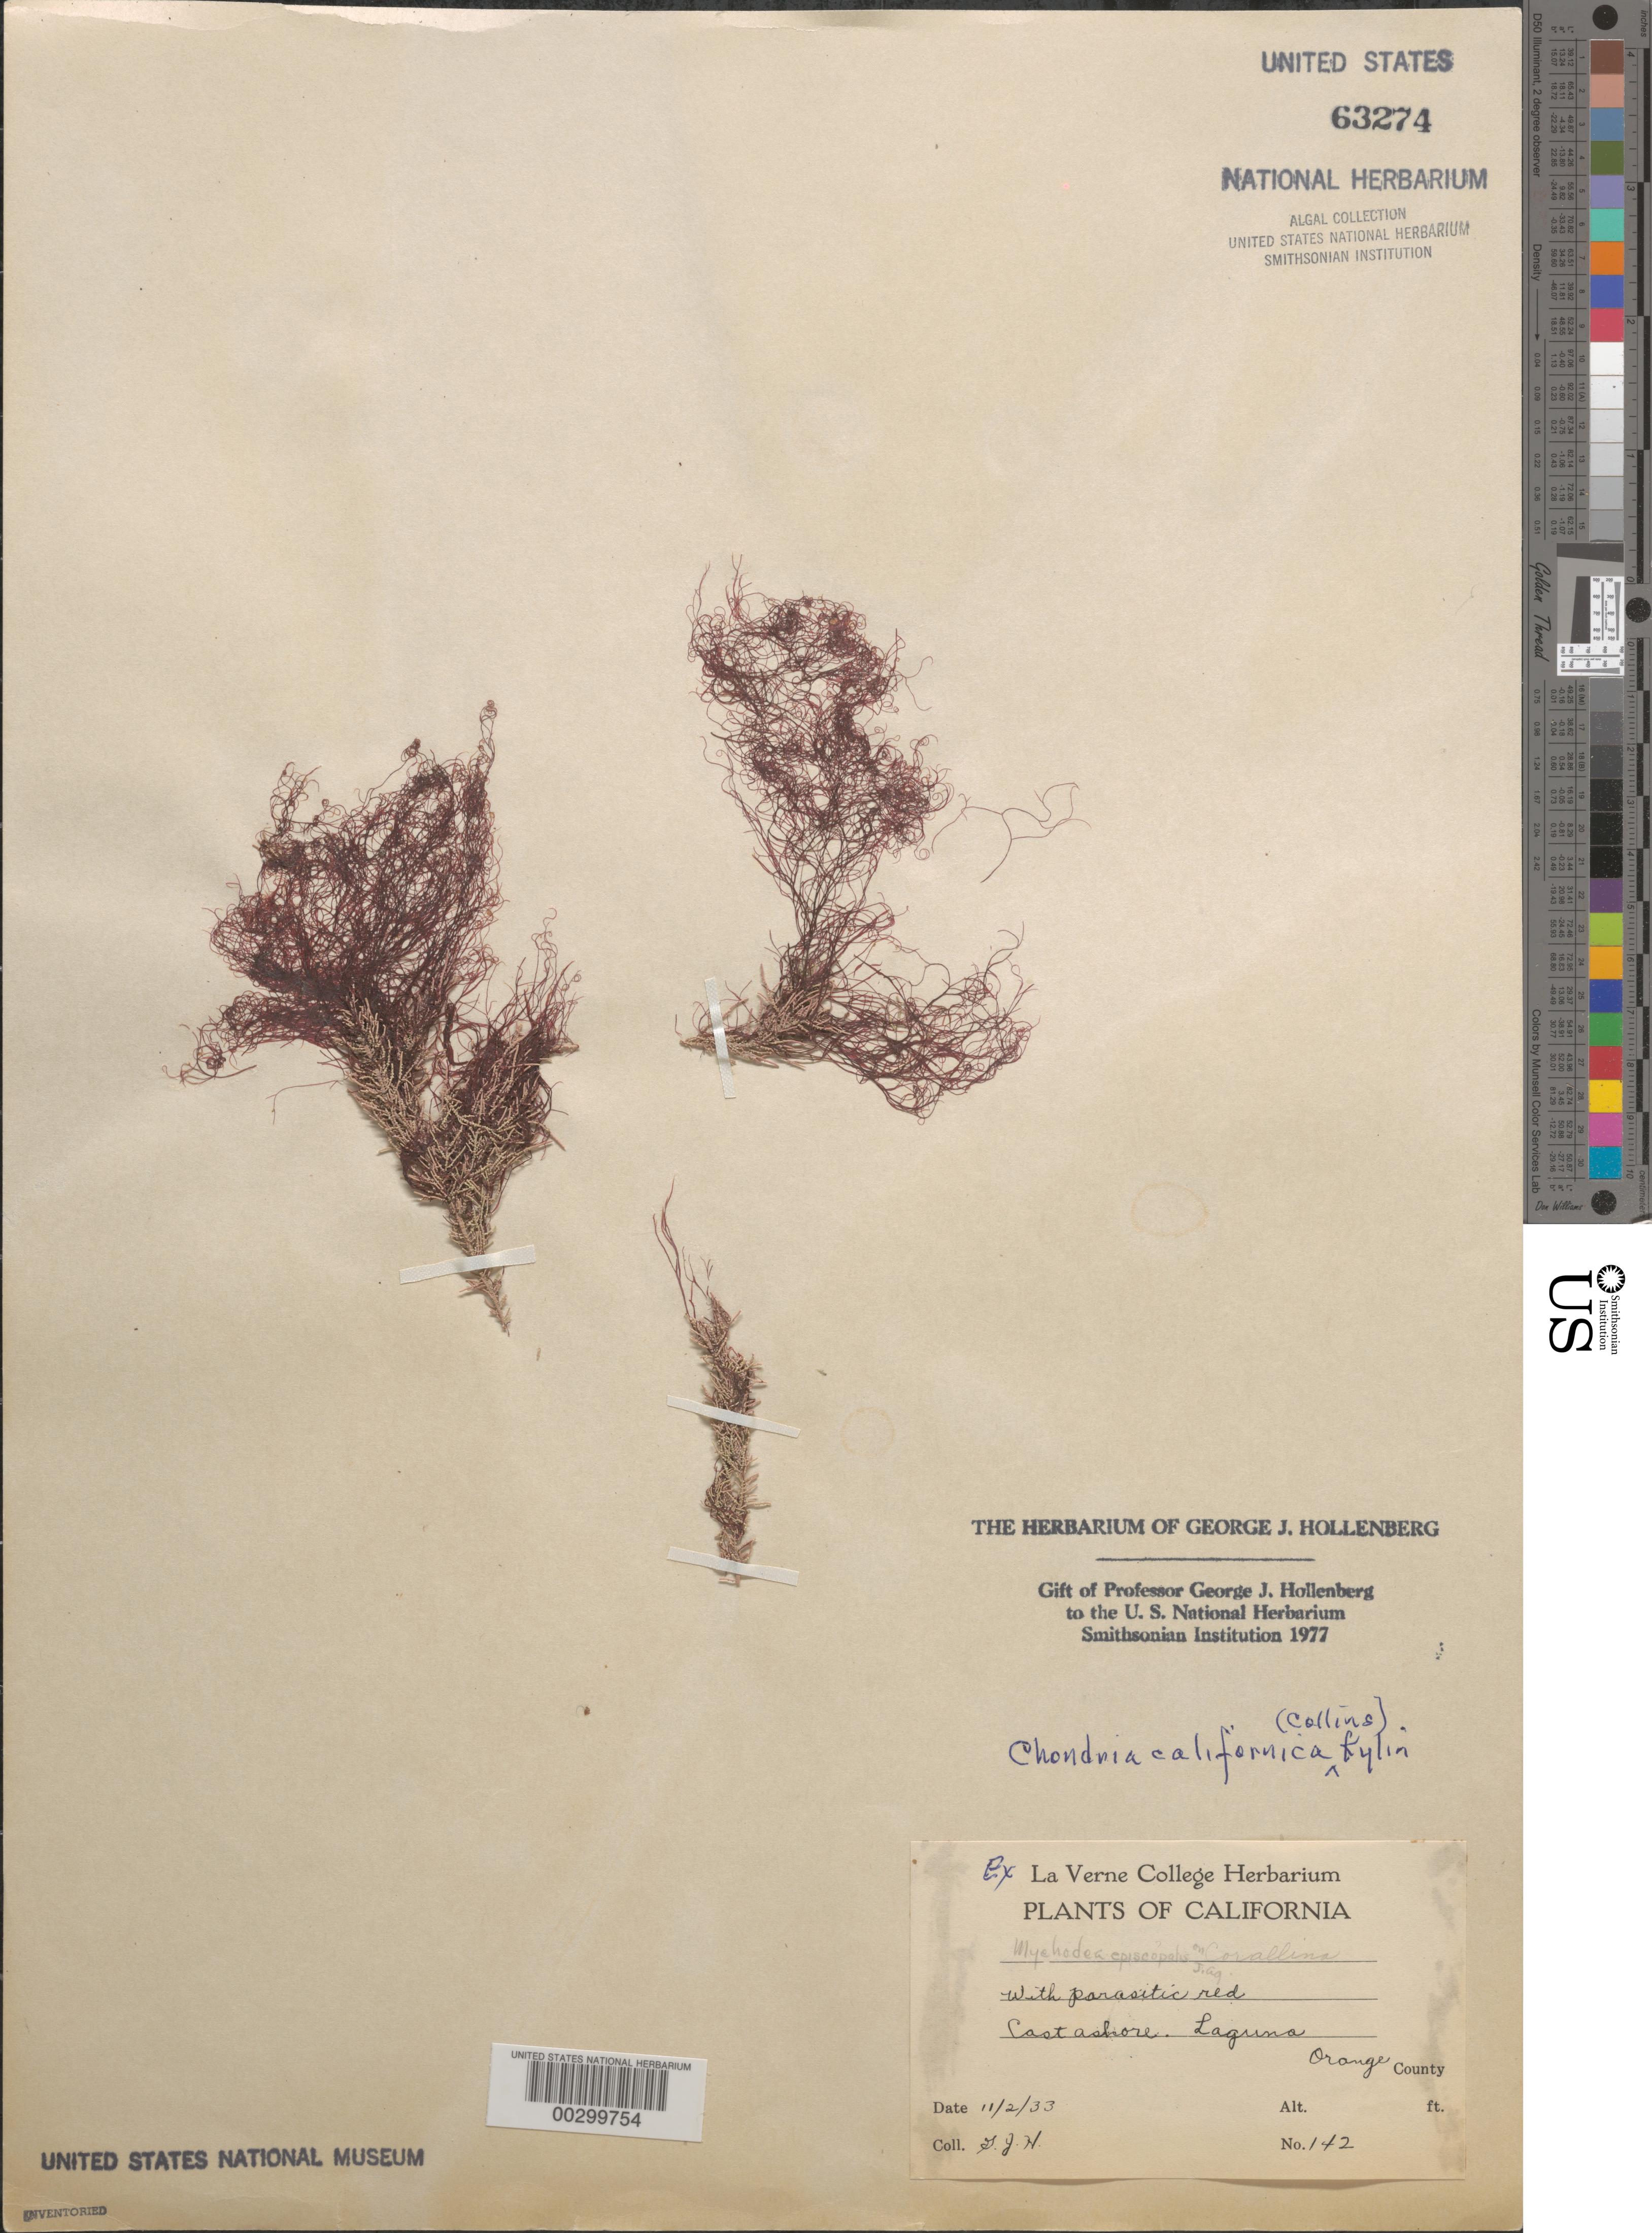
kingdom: Plantae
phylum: Rhodophyta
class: Florideophyceae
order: Ceramiales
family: Rhodomelaceae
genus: Chondria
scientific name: Chondria acrorhizophora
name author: Setch. & N.L. Gardner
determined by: Algae name updating Project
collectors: G. Hollenberg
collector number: GJH 142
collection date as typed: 02 Nov 1933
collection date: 1933-11-02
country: United States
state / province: California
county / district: Orange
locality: Laguna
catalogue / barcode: US 63274